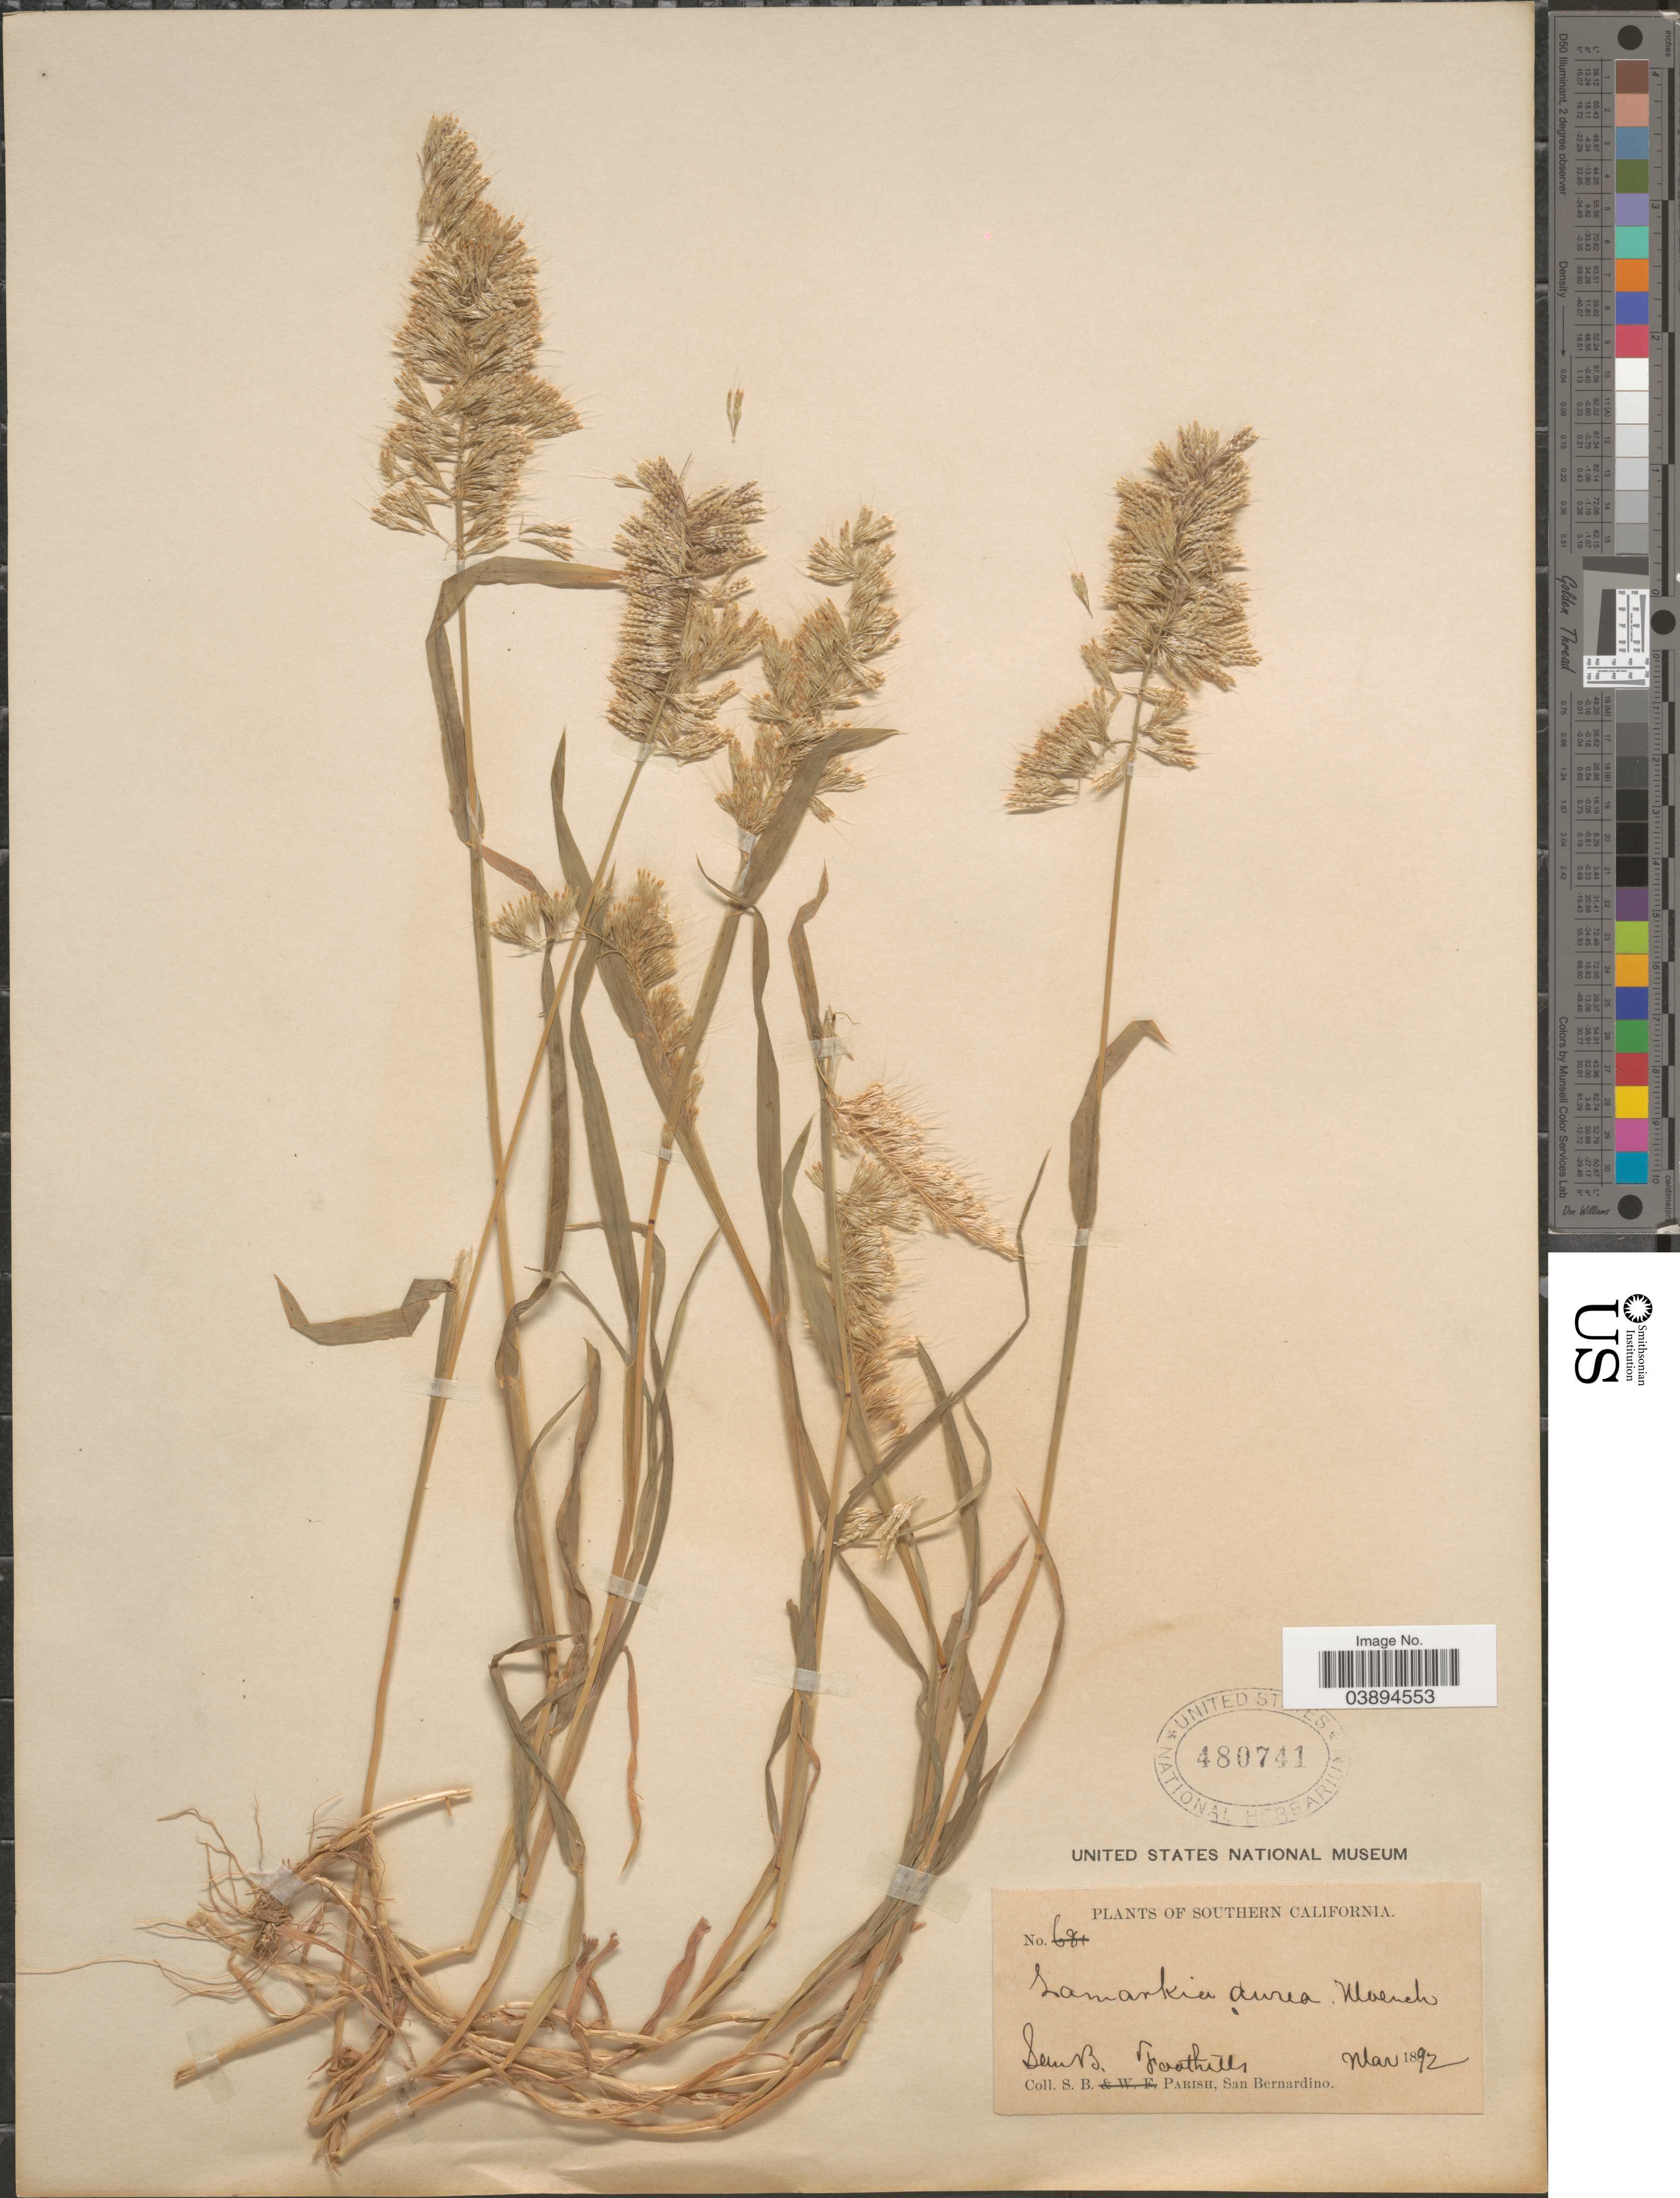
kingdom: Plantae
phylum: Tracheophyta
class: Liliopsida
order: Poales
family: Poaceae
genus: Lamarckia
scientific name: Lamarckia aurea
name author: (L.) Moench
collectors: S. B. Parish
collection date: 1892-03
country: United States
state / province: California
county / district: San Bernardino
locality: Southern California. SanB Foothills. San Bernardino.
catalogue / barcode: US 480741